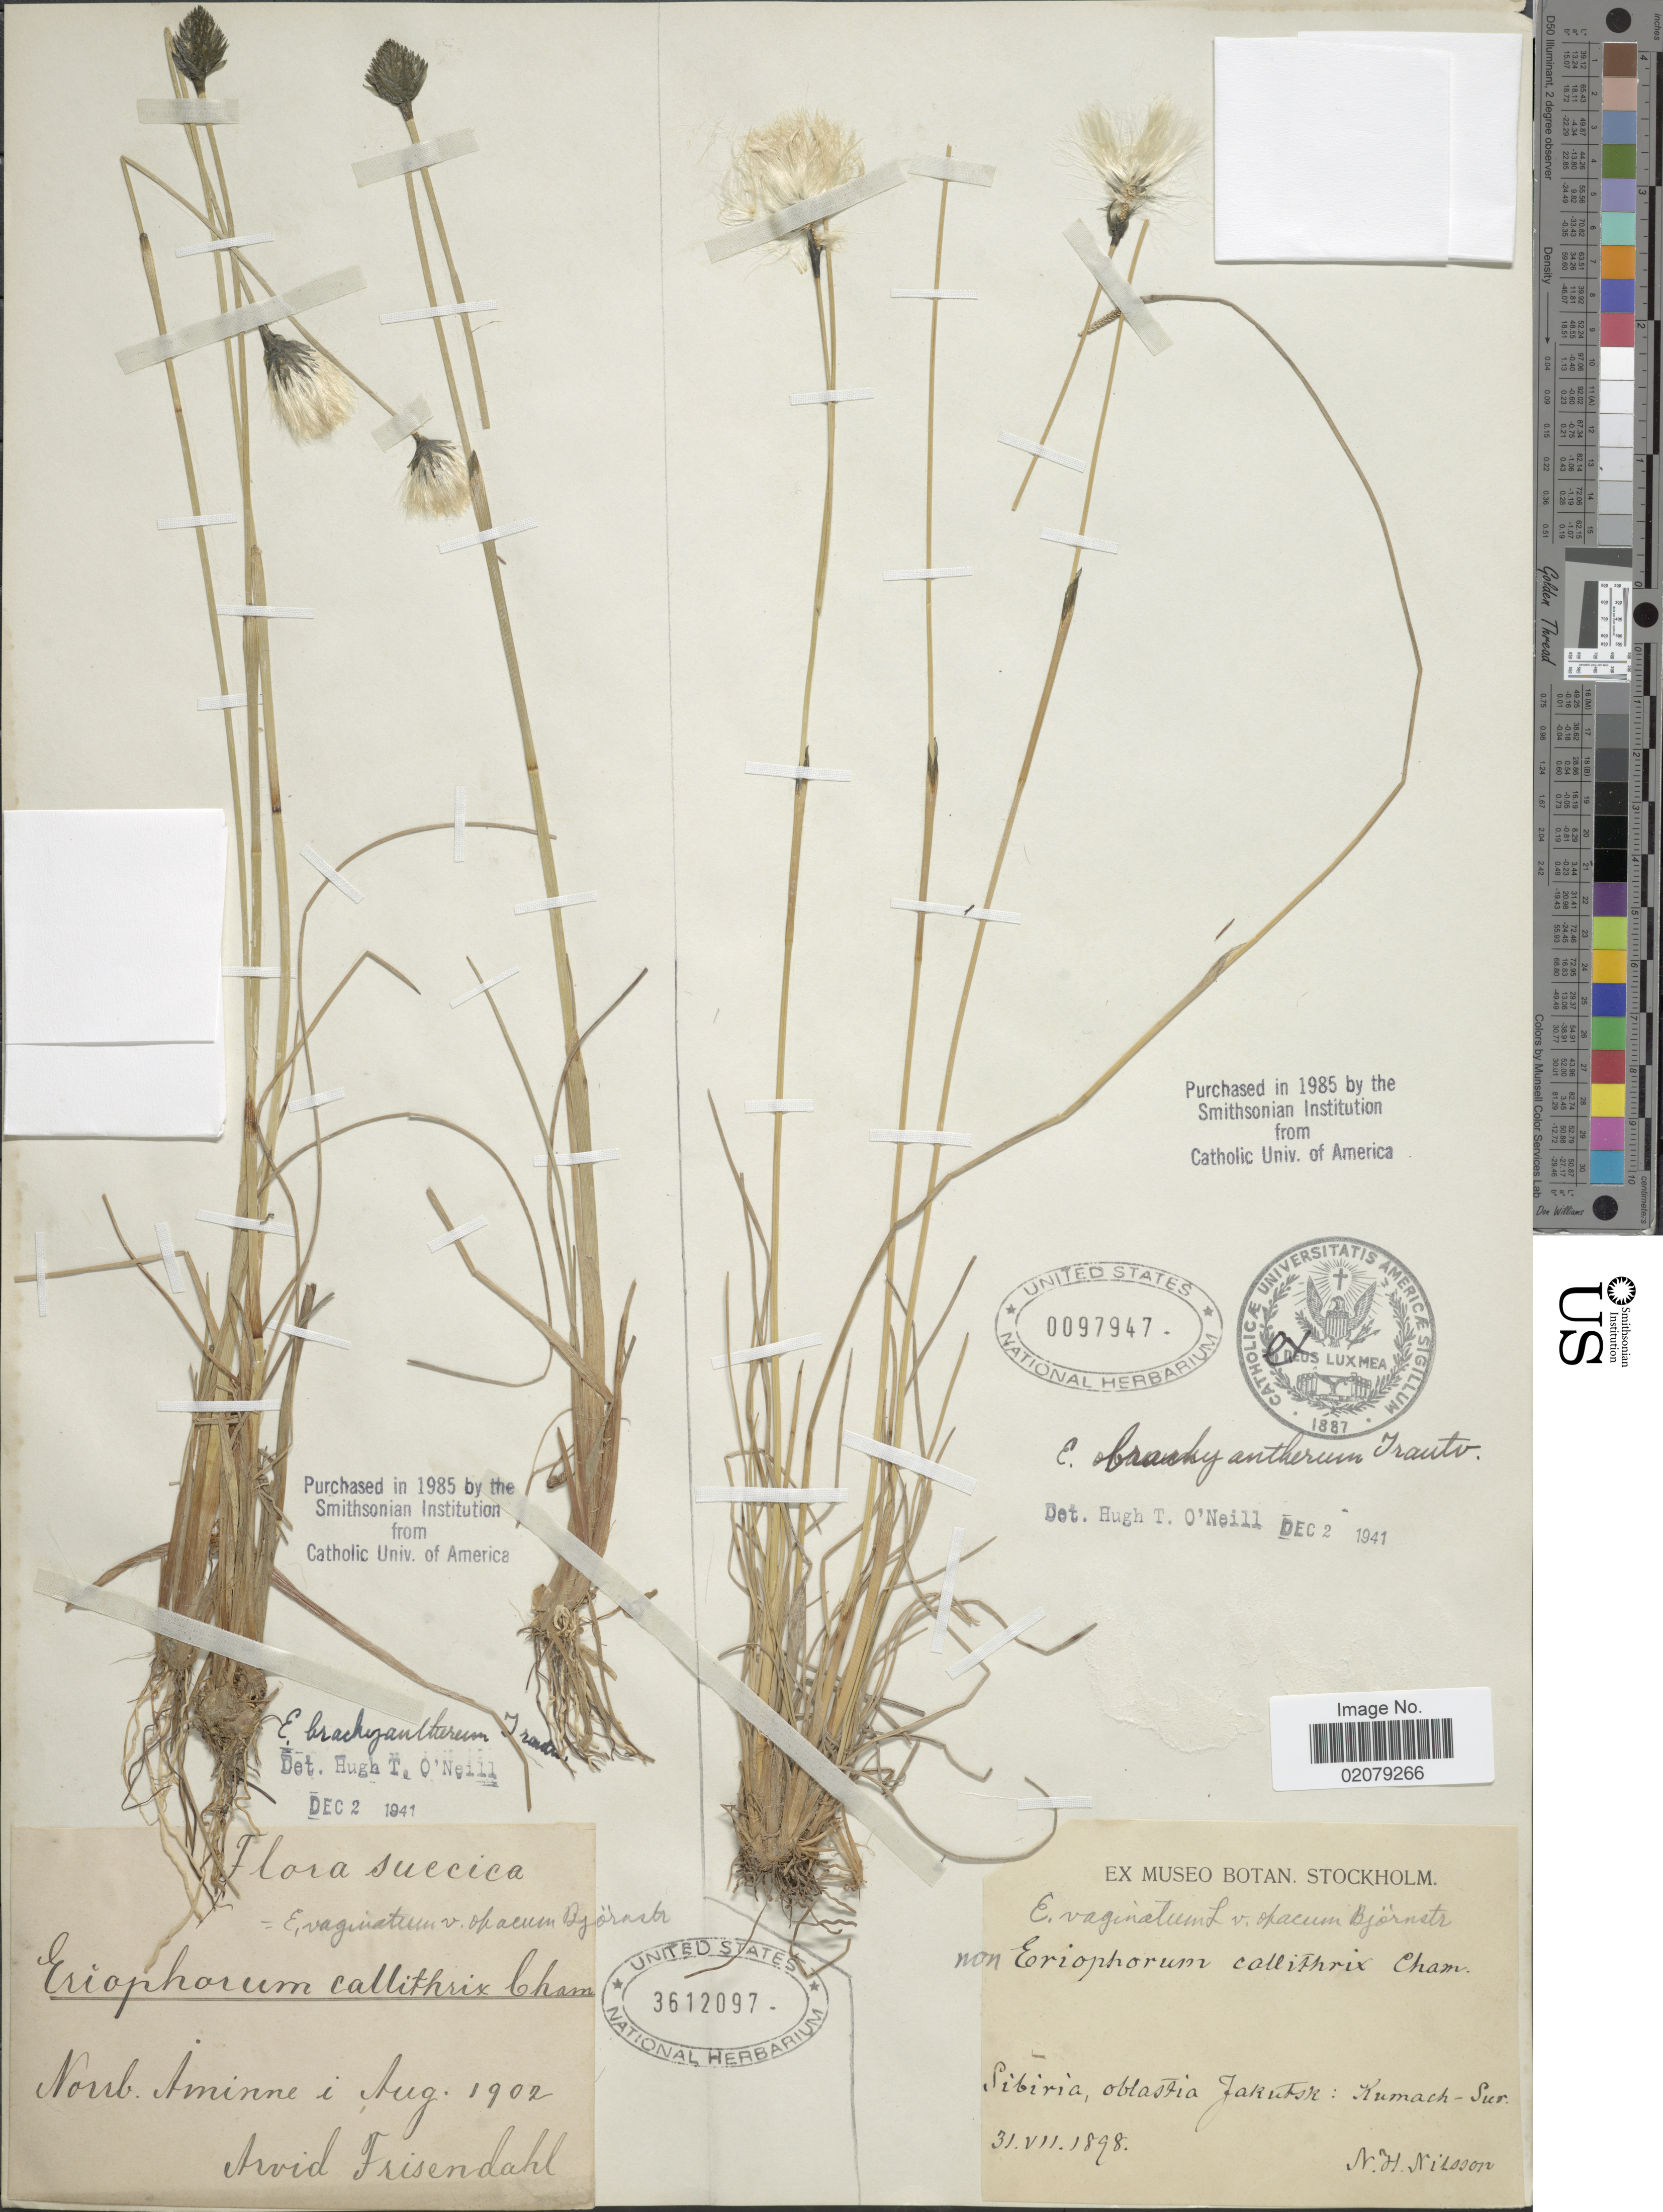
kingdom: Plantae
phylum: Tracheophyta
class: Liliopsida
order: Poales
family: Cyperaceae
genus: Eriophorum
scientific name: Eriophorum brachyantherum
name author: Trautv. & C.A. Mey.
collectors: A. Frisendahl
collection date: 1902-08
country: Sweden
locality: Suecica, Norrb. Aminne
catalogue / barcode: US 3612097